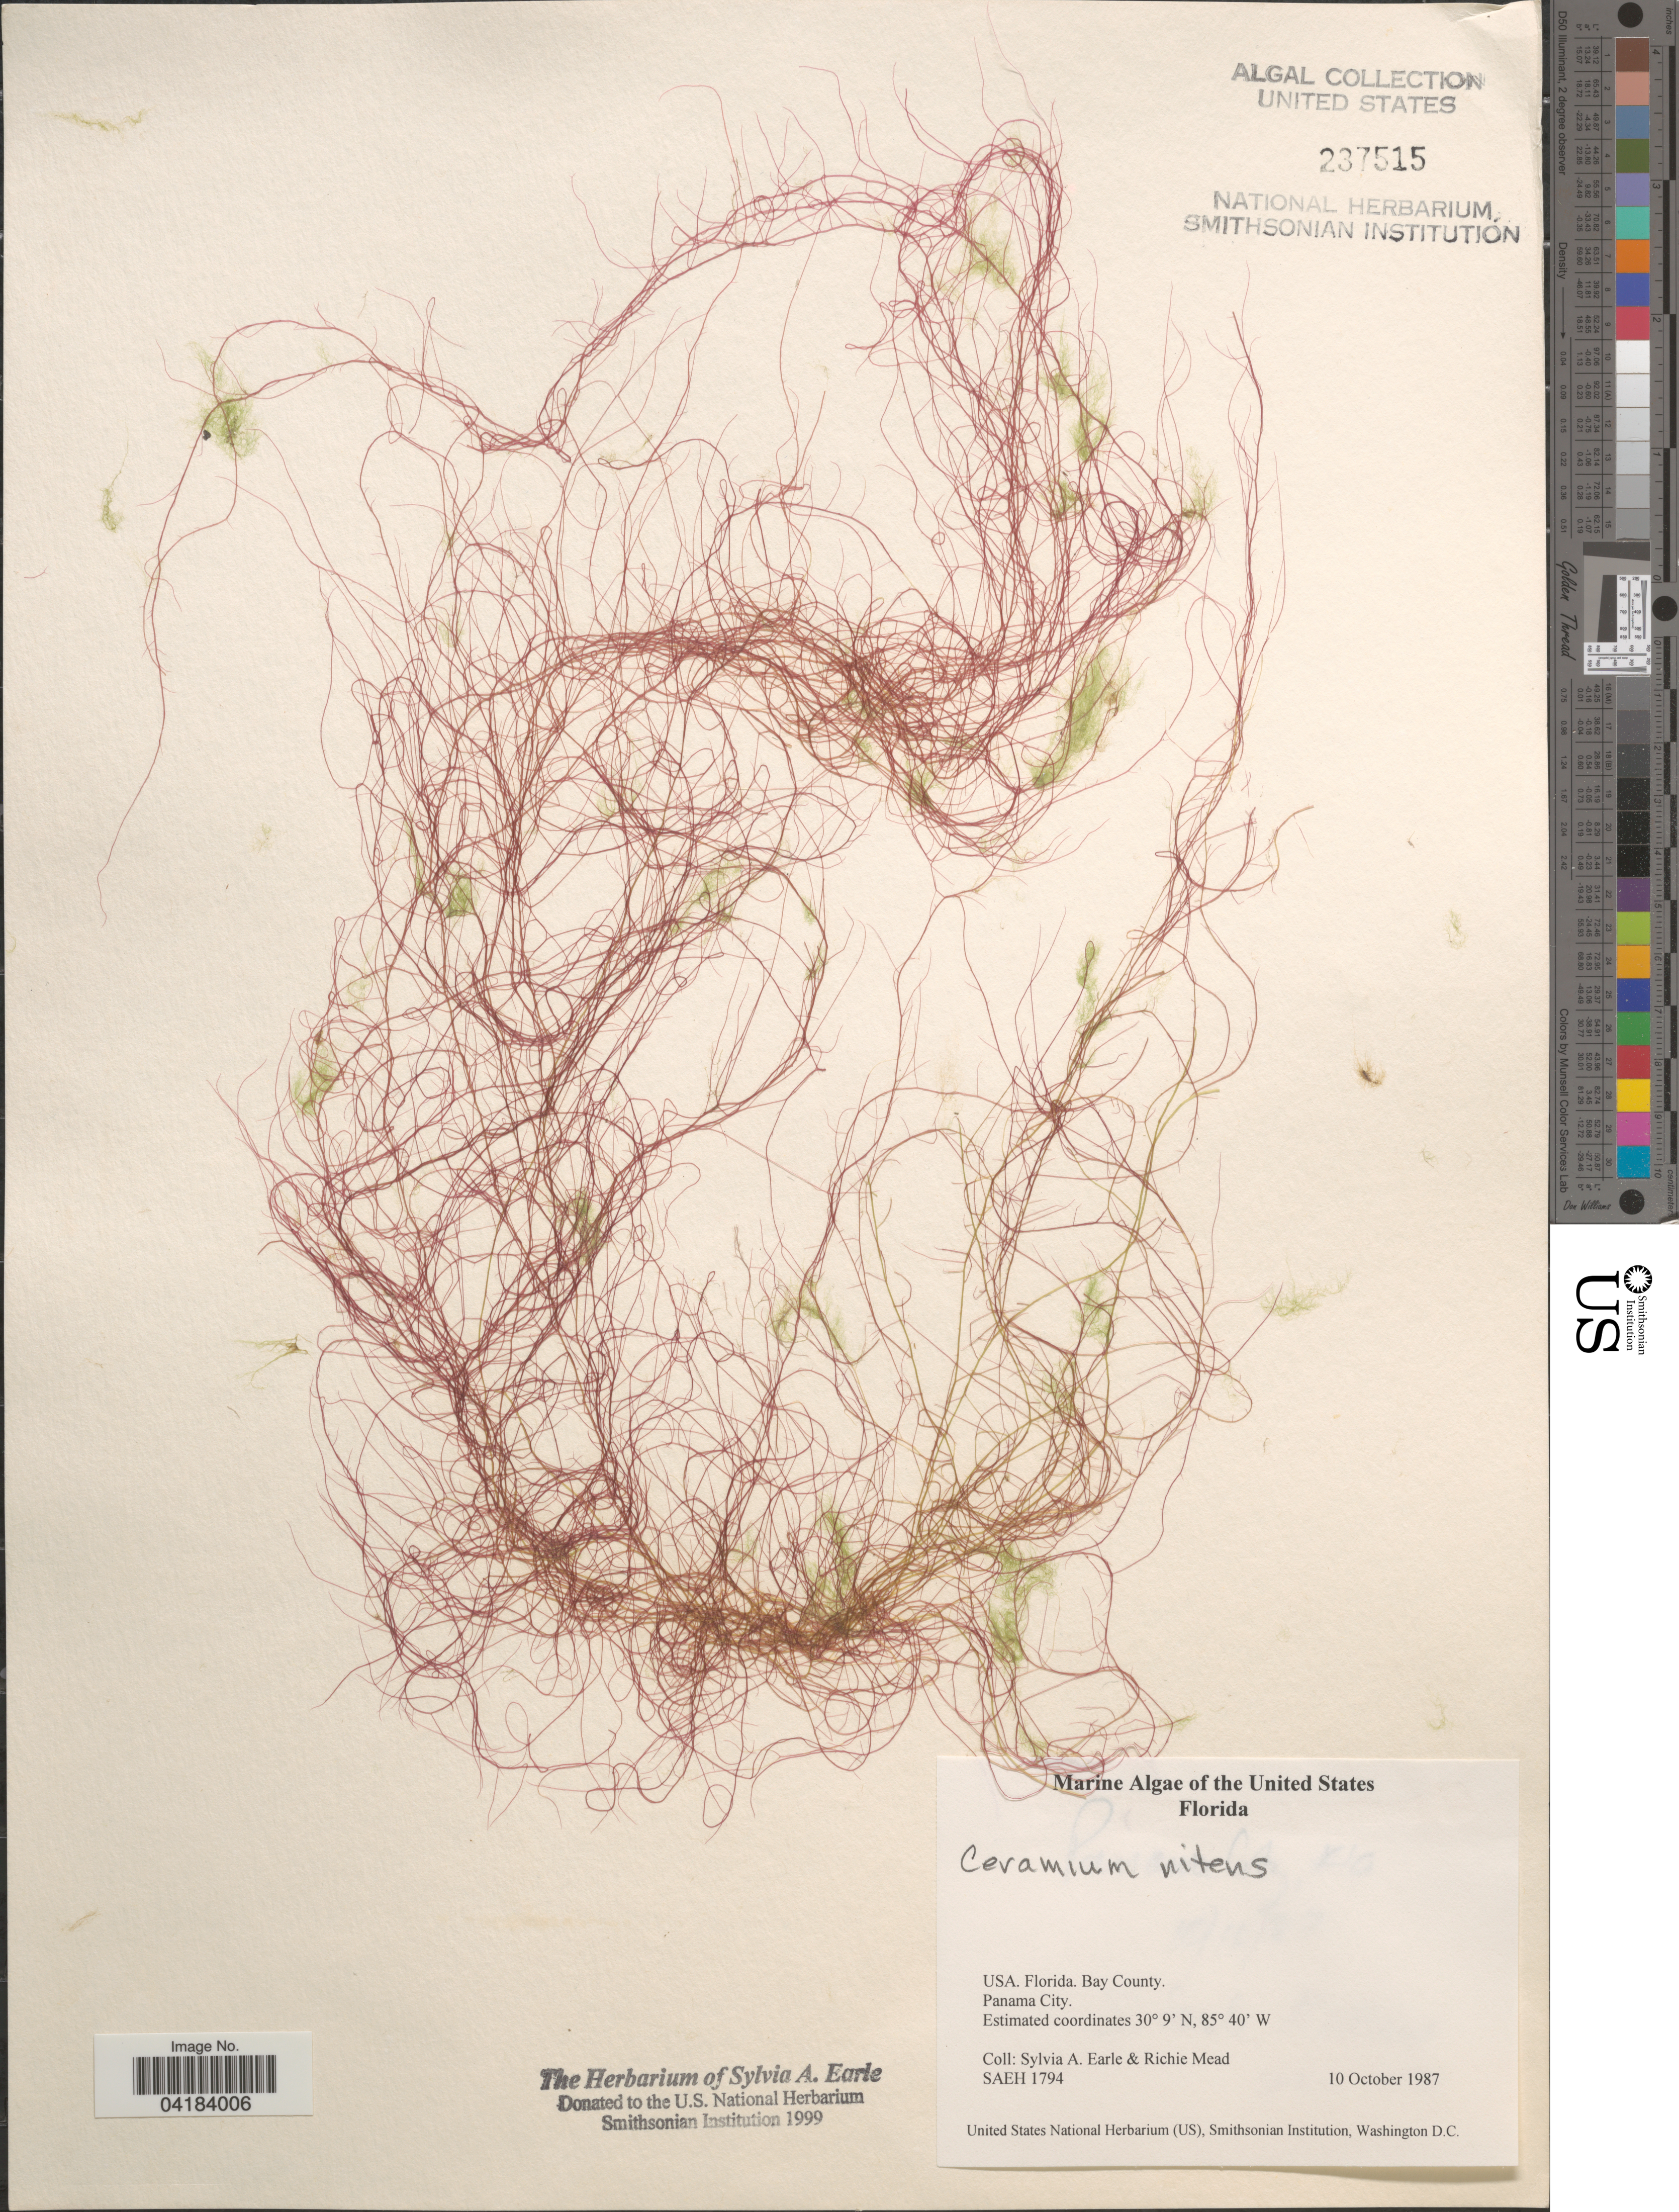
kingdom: Plantae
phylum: Rhodophyta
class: Florideophyceae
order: Ceramiales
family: Ceramiaceae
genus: Ceramium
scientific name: Ceramium nitens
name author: (C. Agardh) J. Agardh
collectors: S. A. Earle & R. Mead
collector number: SAEH1794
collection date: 1987-10-10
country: United States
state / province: Florida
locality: Bay County. Panama City.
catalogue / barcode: US 237515